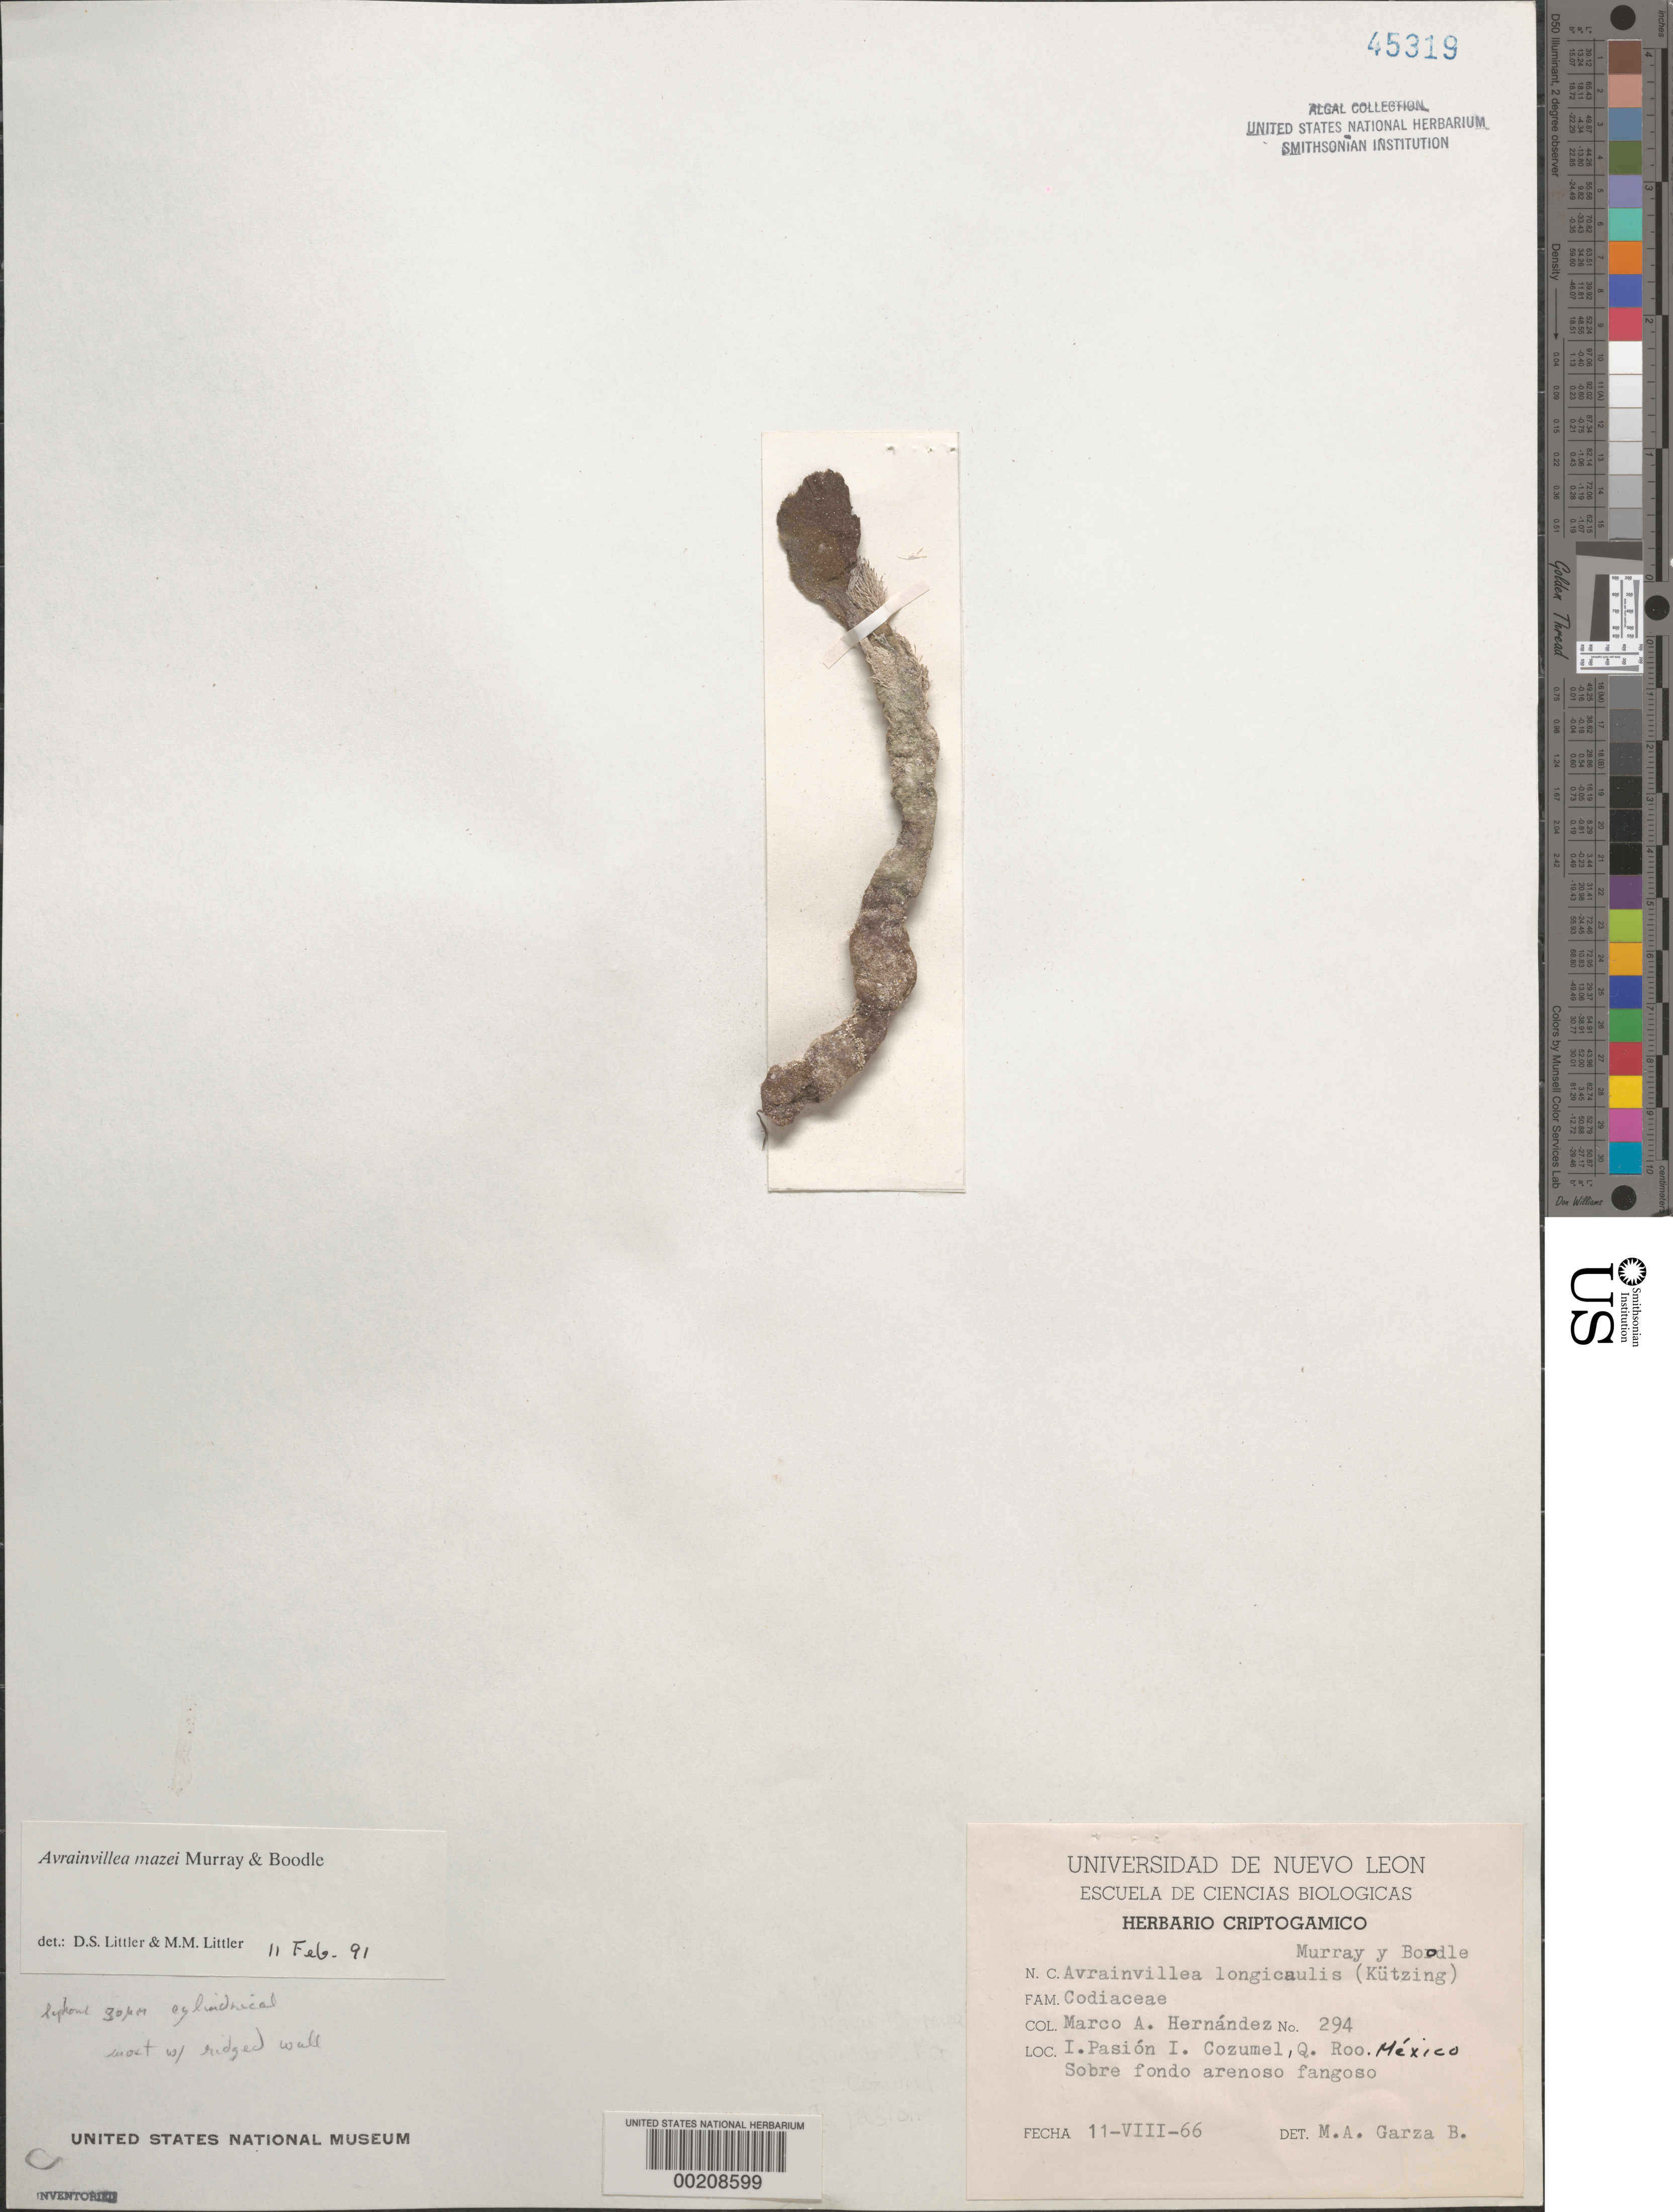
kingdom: Plantae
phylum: Chlorophyta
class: Ulvophyceae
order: Bryopsidales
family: Dichotomosiphonaceae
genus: Avrainvillea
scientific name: Avrainvillea mazei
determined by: Littler, D. S.; Littler, M. M.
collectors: M. A. Hernandez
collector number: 294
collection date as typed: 11 Aug 1966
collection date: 1966-08-11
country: Mexico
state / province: Quintana Roo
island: Isla Cozumel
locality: Isla Pasion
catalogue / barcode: US 45319